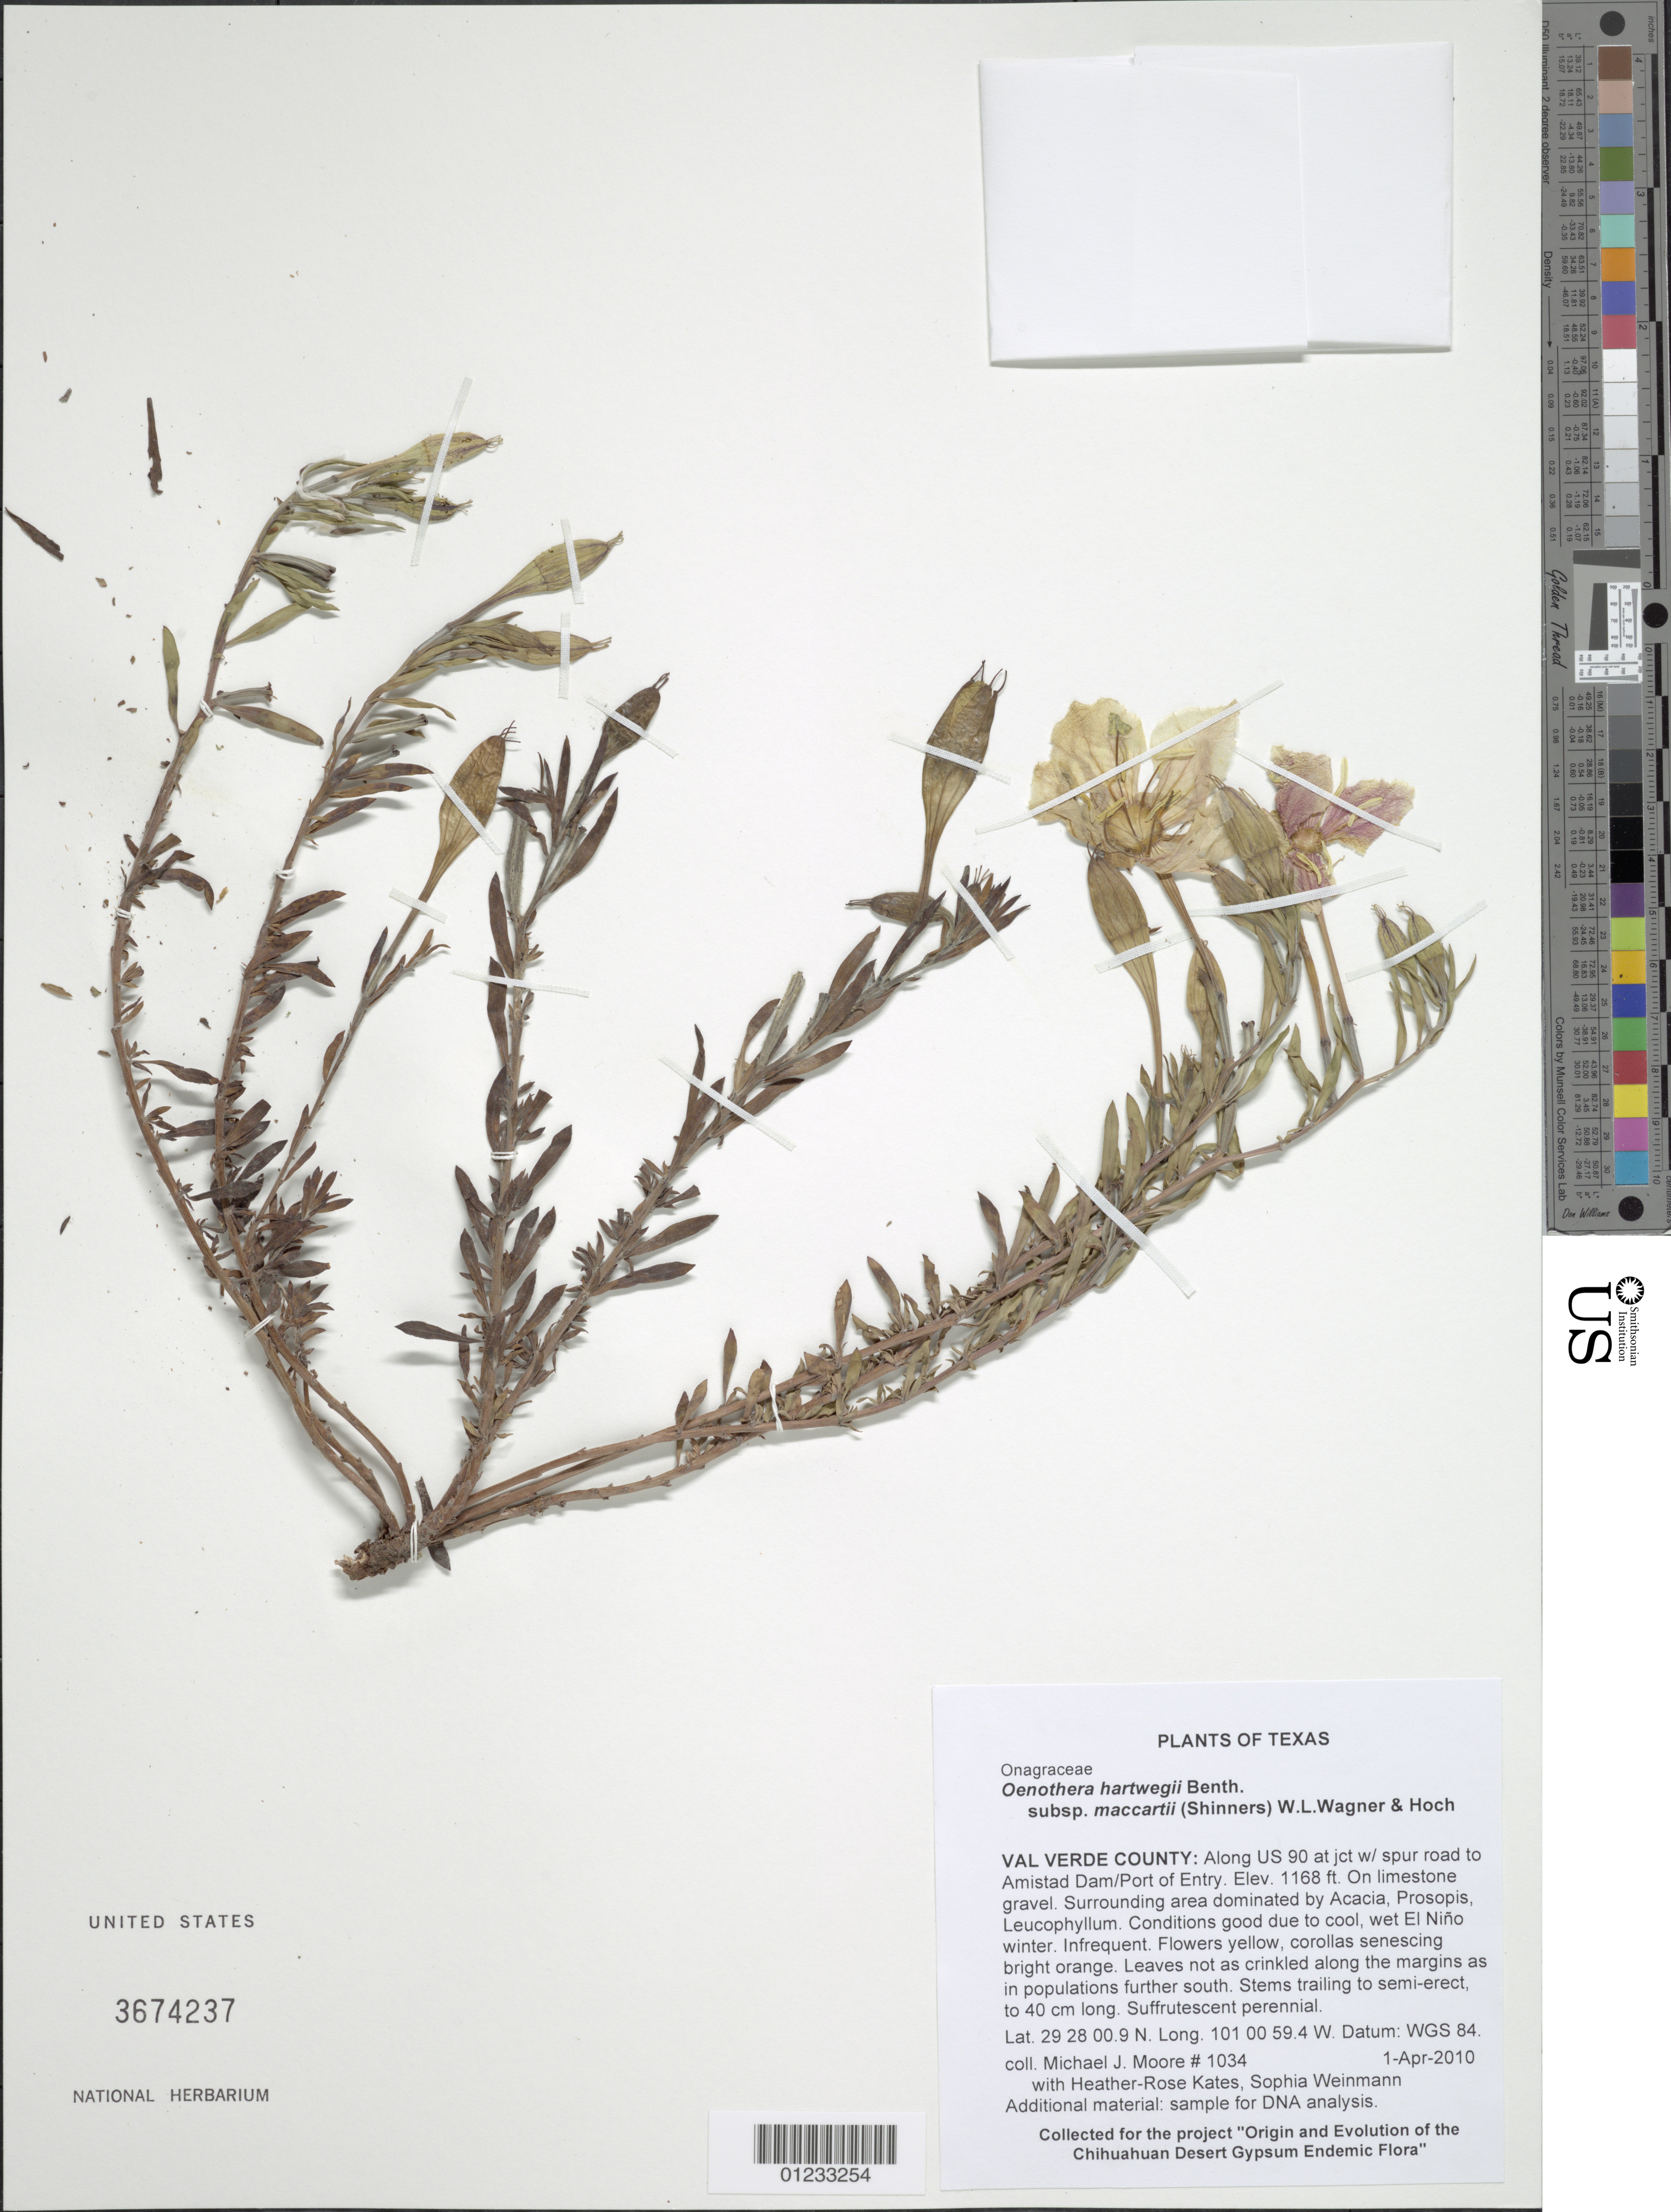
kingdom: Plantae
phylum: Tracheophyta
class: Magnoliopsida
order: Myrtales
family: Onagraceae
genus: Oenothera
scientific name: Oenothera hartwegii subsp. maccartii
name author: (Shinners) W.L. Wagner & Hoch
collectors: M. J. Moore, H.-R. Kates & S. Weinmann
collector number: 1034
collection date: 2006-03-31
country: United States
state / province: Texas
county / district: Val Verde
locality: Along US 90 at jct w/ spur road to Amistad Dam/Port of Entry.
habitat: On limestone gravel. Surrounding area dominated by Acacia, Prosopis, Leucophyllum. Conditions good due to cool, wet El Niño winter.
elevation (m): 356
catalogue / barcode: US 3674237